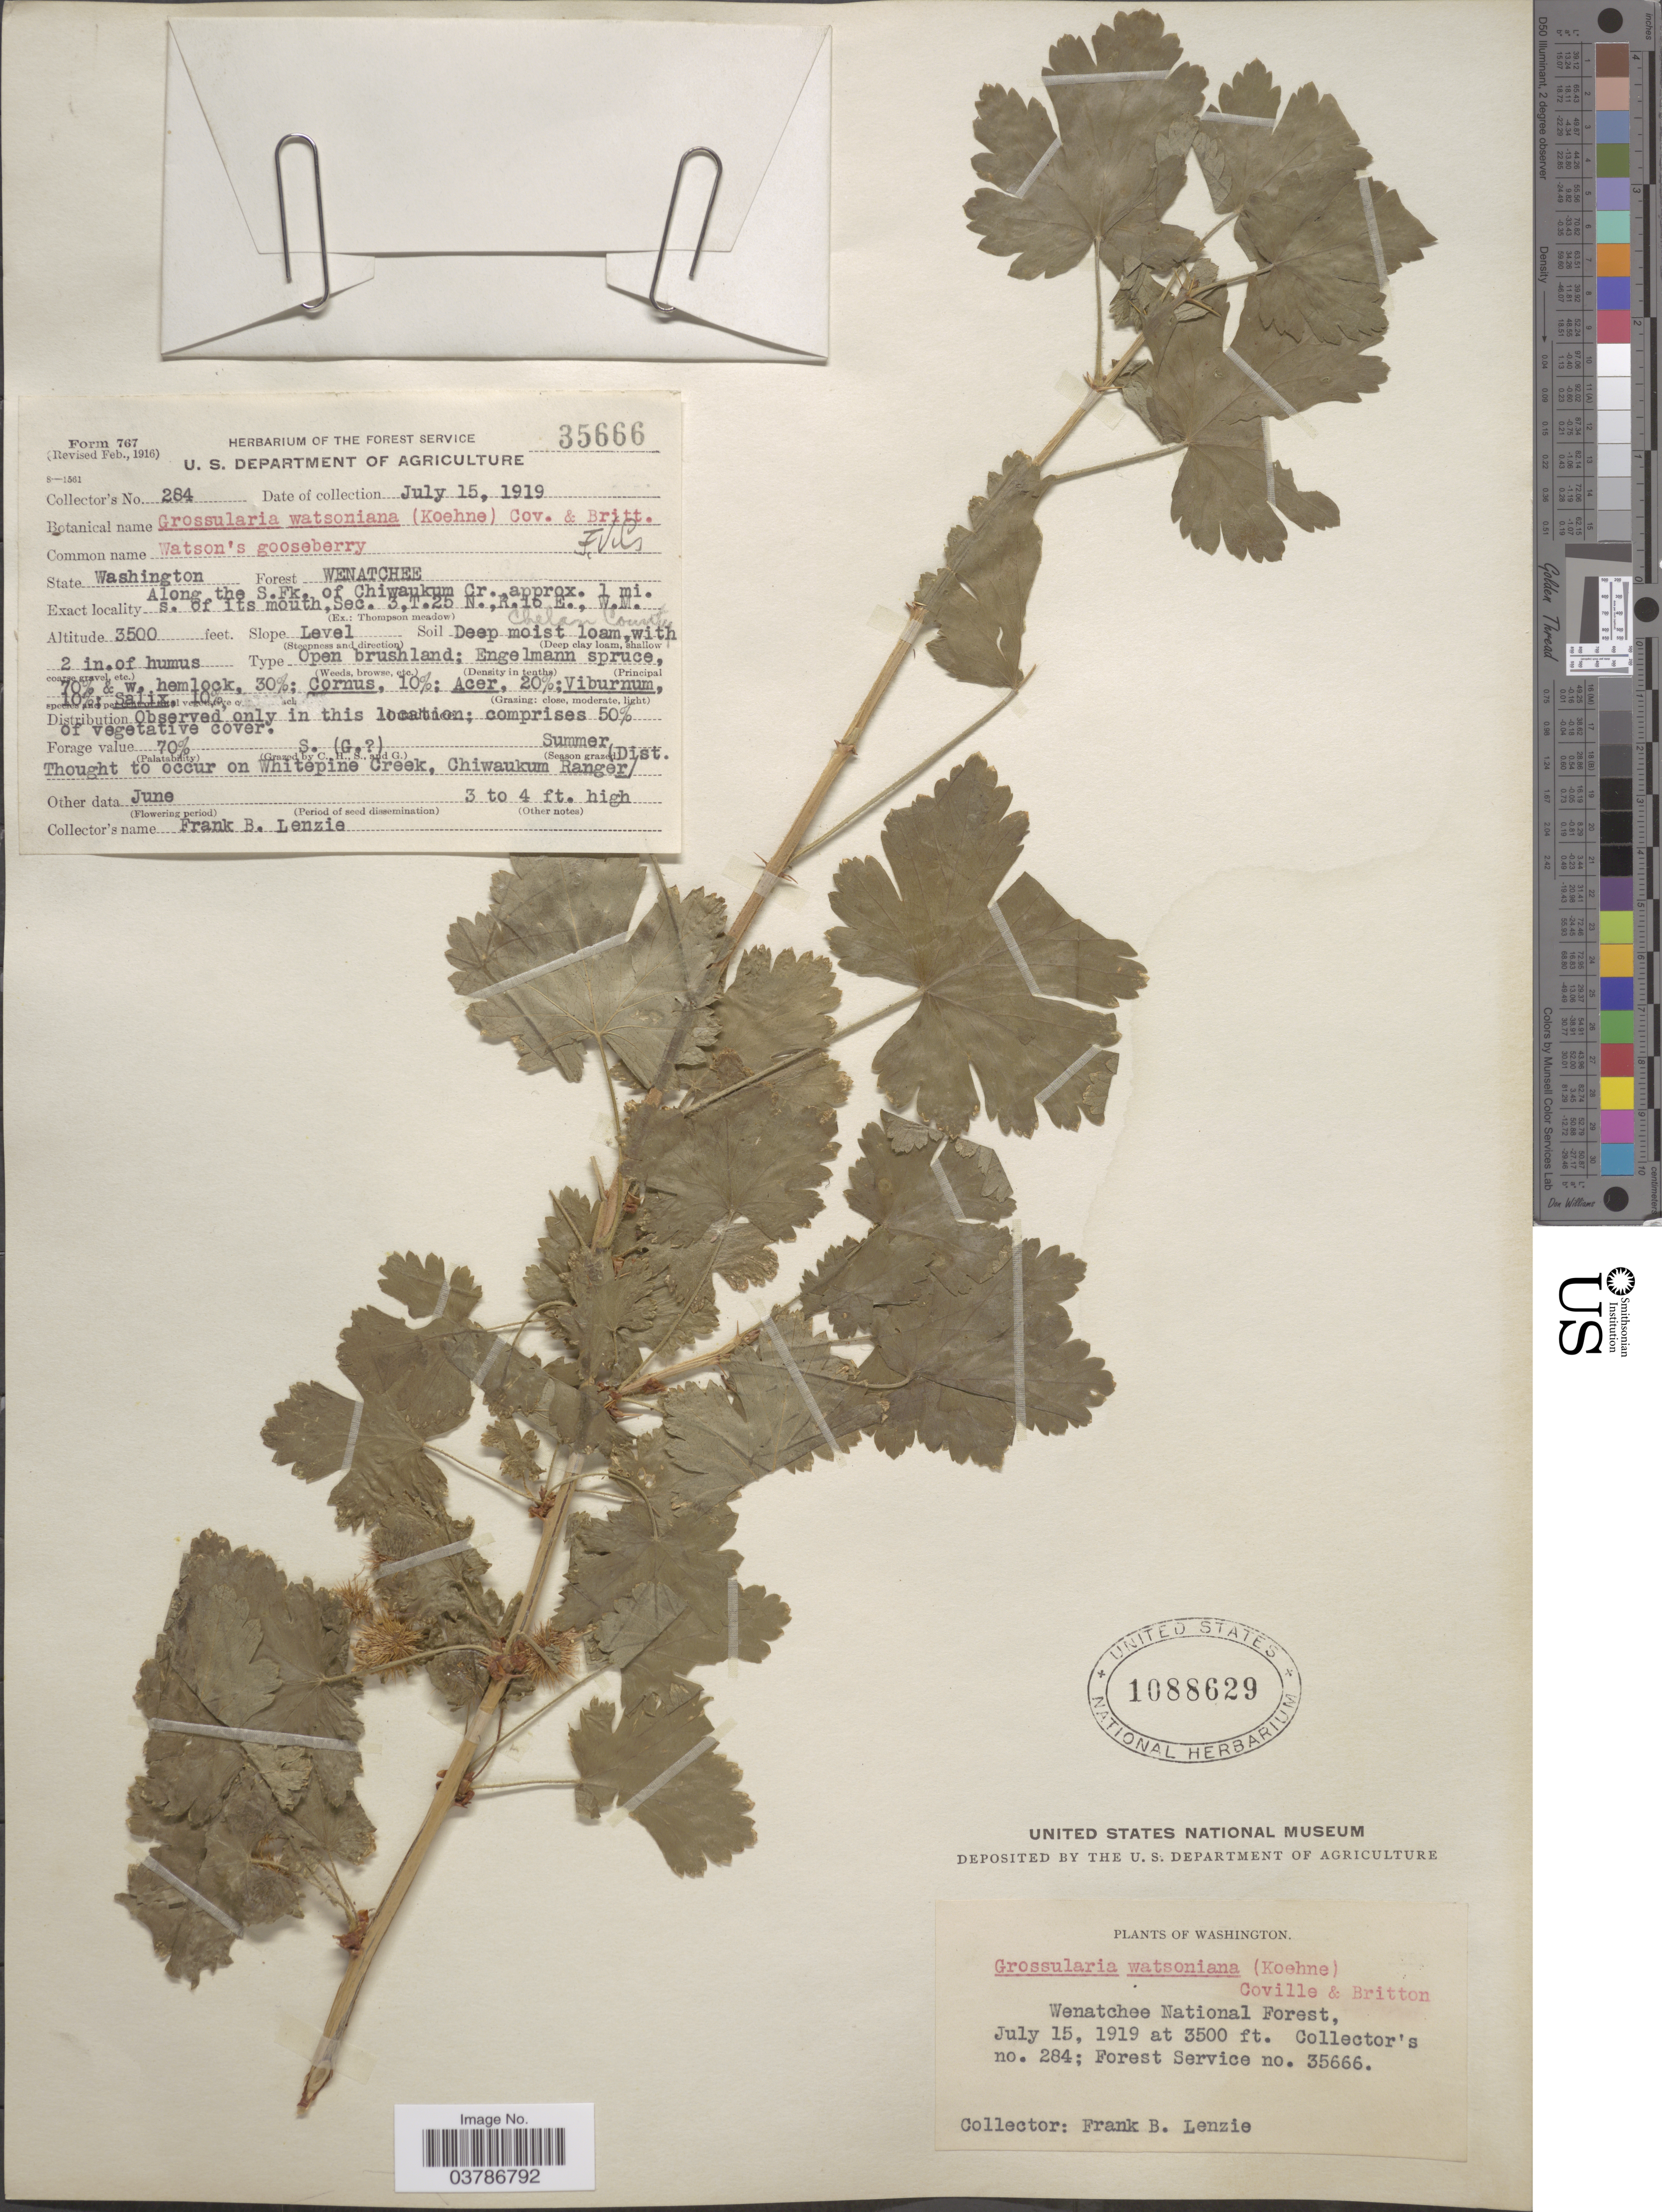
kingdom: Plantae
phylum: Tracheophyta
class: Magnoliopsida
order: Saxifragales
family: Grossulariaceae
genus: Ribes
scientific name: Ribes watsonianum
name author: Koehne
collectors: F. B. Lenzie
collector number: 284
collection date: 1919-07-15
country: United States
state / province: Washington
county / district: Chelan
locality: Wenatchee National Forest. Along the S. Fk. of Chiwaukum Cr. approx. 1 mi. s. of its mouth, Sec. 3 T. 25 N., R. 16 E., W.M. Chelan County.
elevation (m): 1067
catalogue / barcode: US 1088629